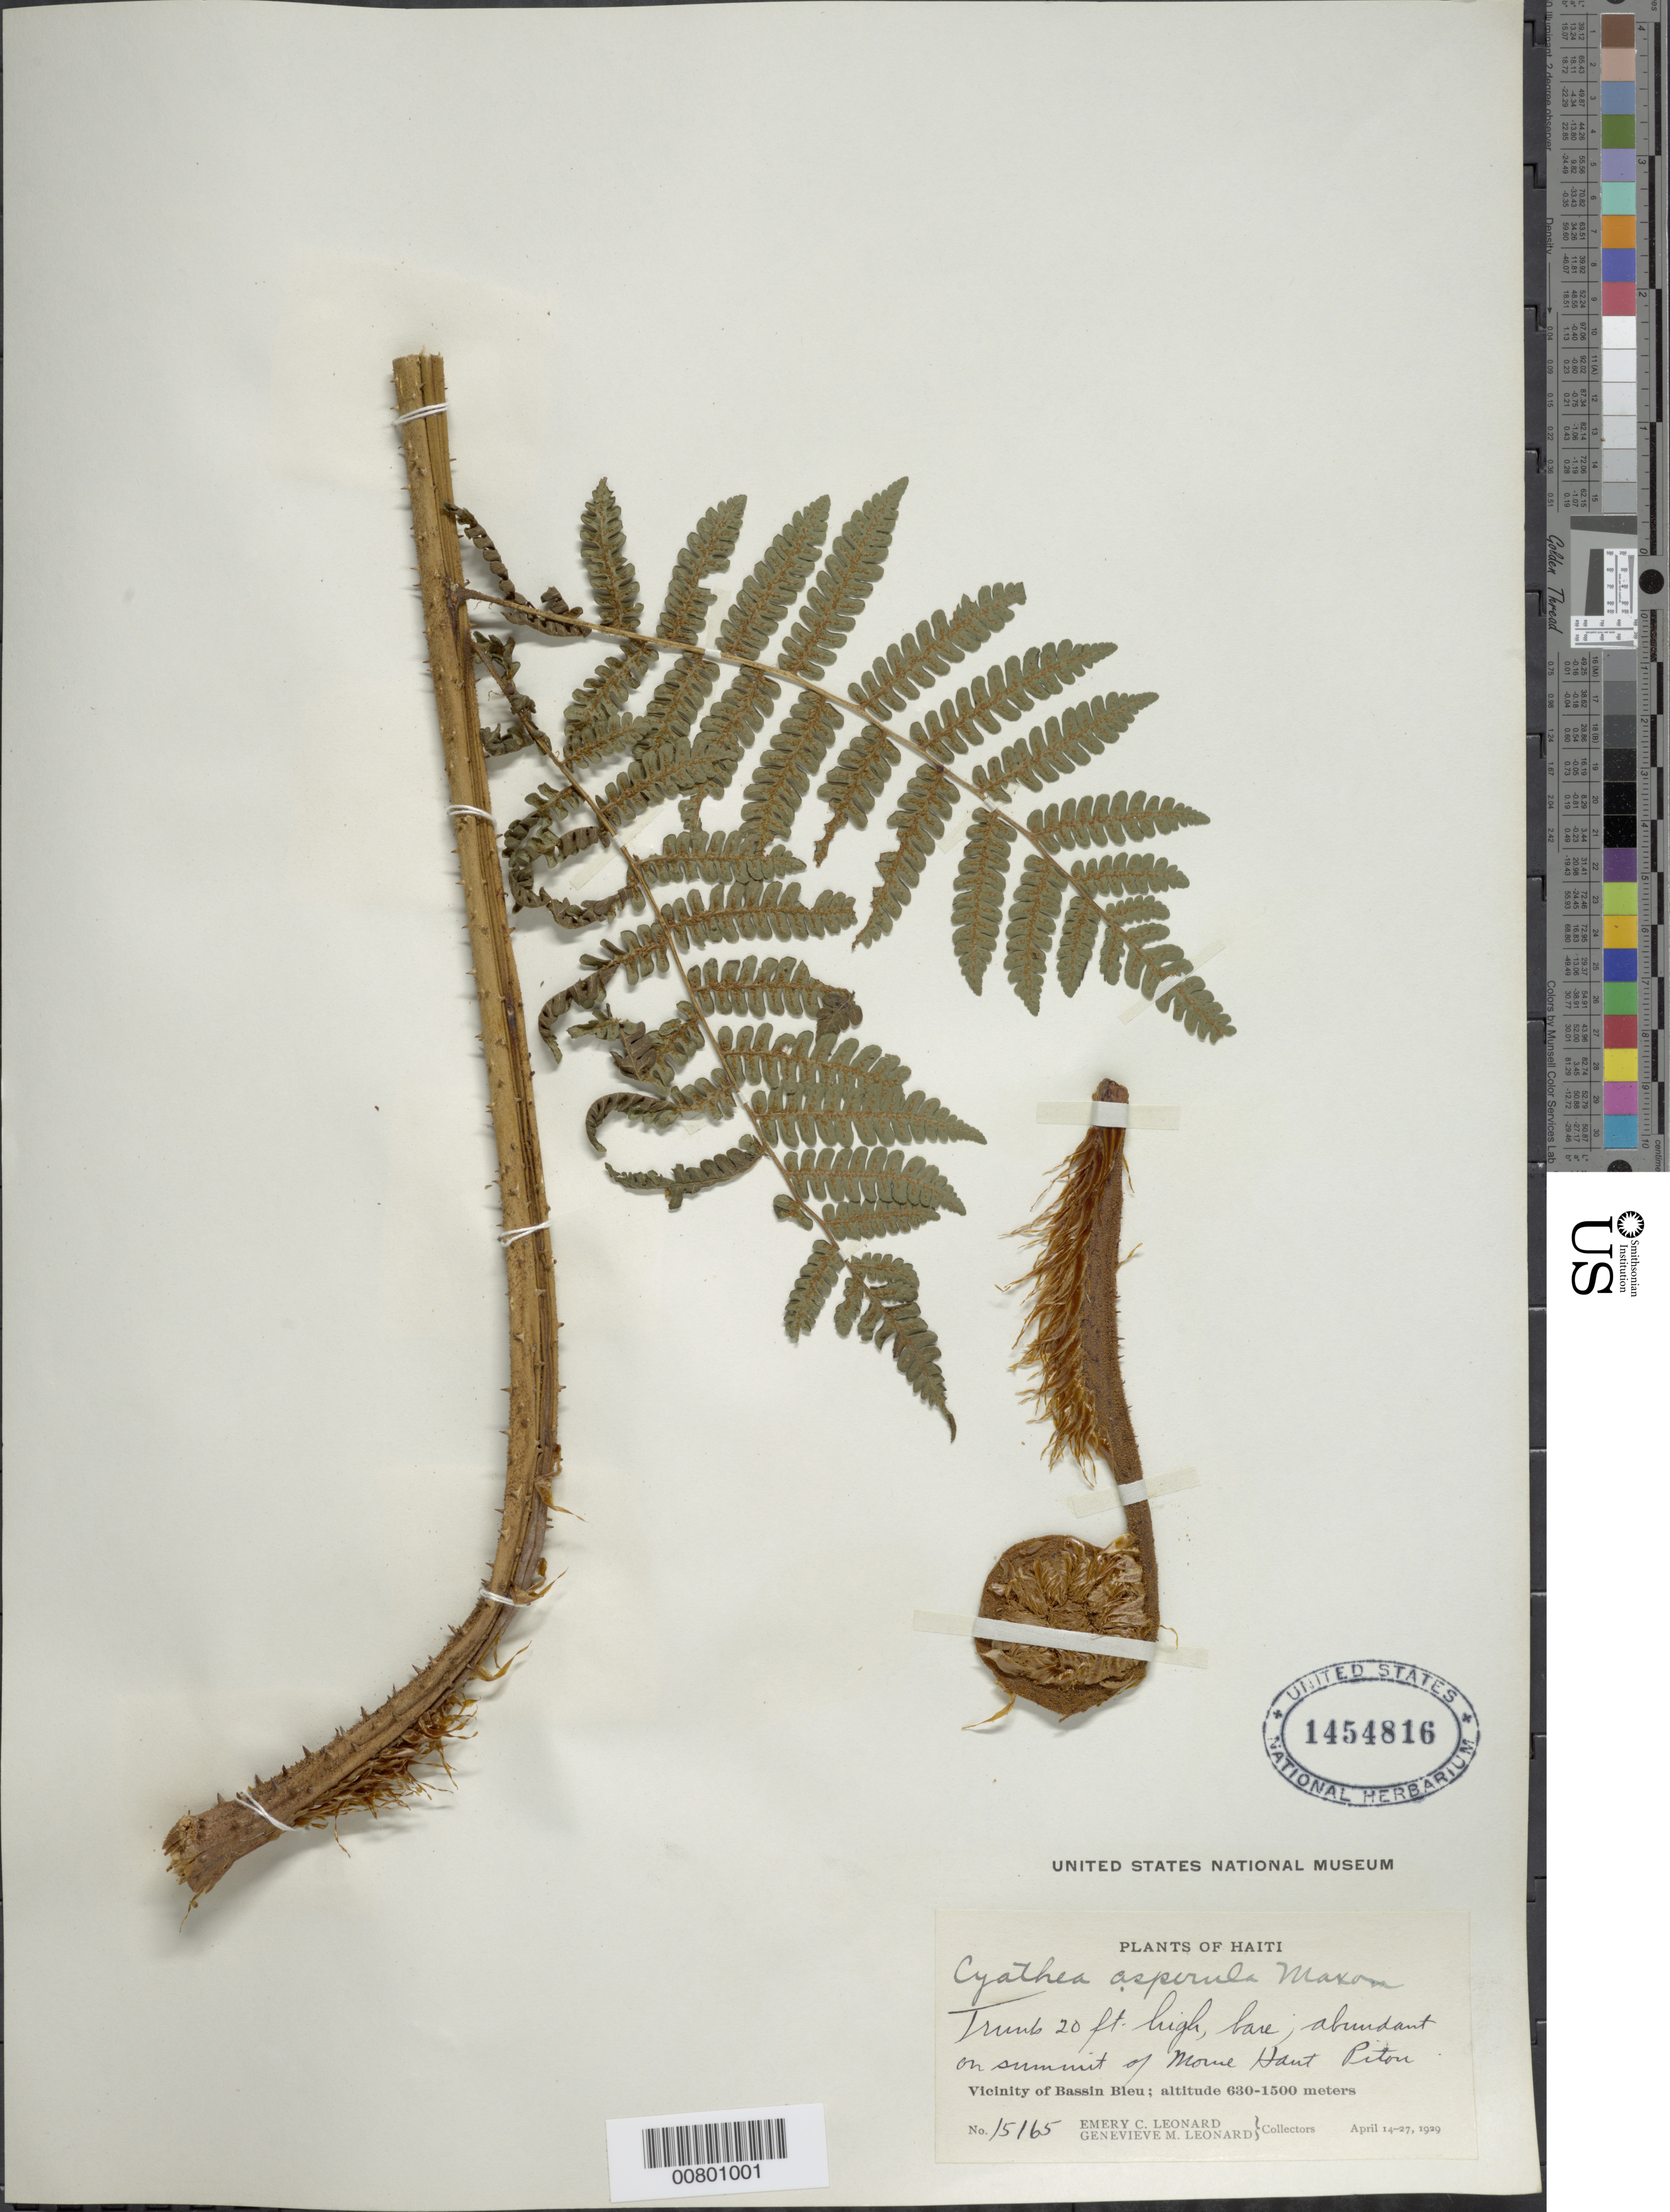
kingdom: Plantae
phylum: Tracheophyta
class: Polypodiopsida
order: Cyatheales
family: Cyatheaceae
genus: Cyathea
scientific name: Cyathea furfuracea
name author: Christ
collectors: E. C. Leonard & G. M. Leonard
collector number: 15165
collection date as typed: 14 Apr 1929 to 27 Apr 1929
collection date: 1929-04-14/1929-04-27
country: Haiti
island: Hispaniola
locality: Bassin Bleu vicinity; Morne Haut Piton summit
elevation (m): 630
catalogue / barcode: US 1454816